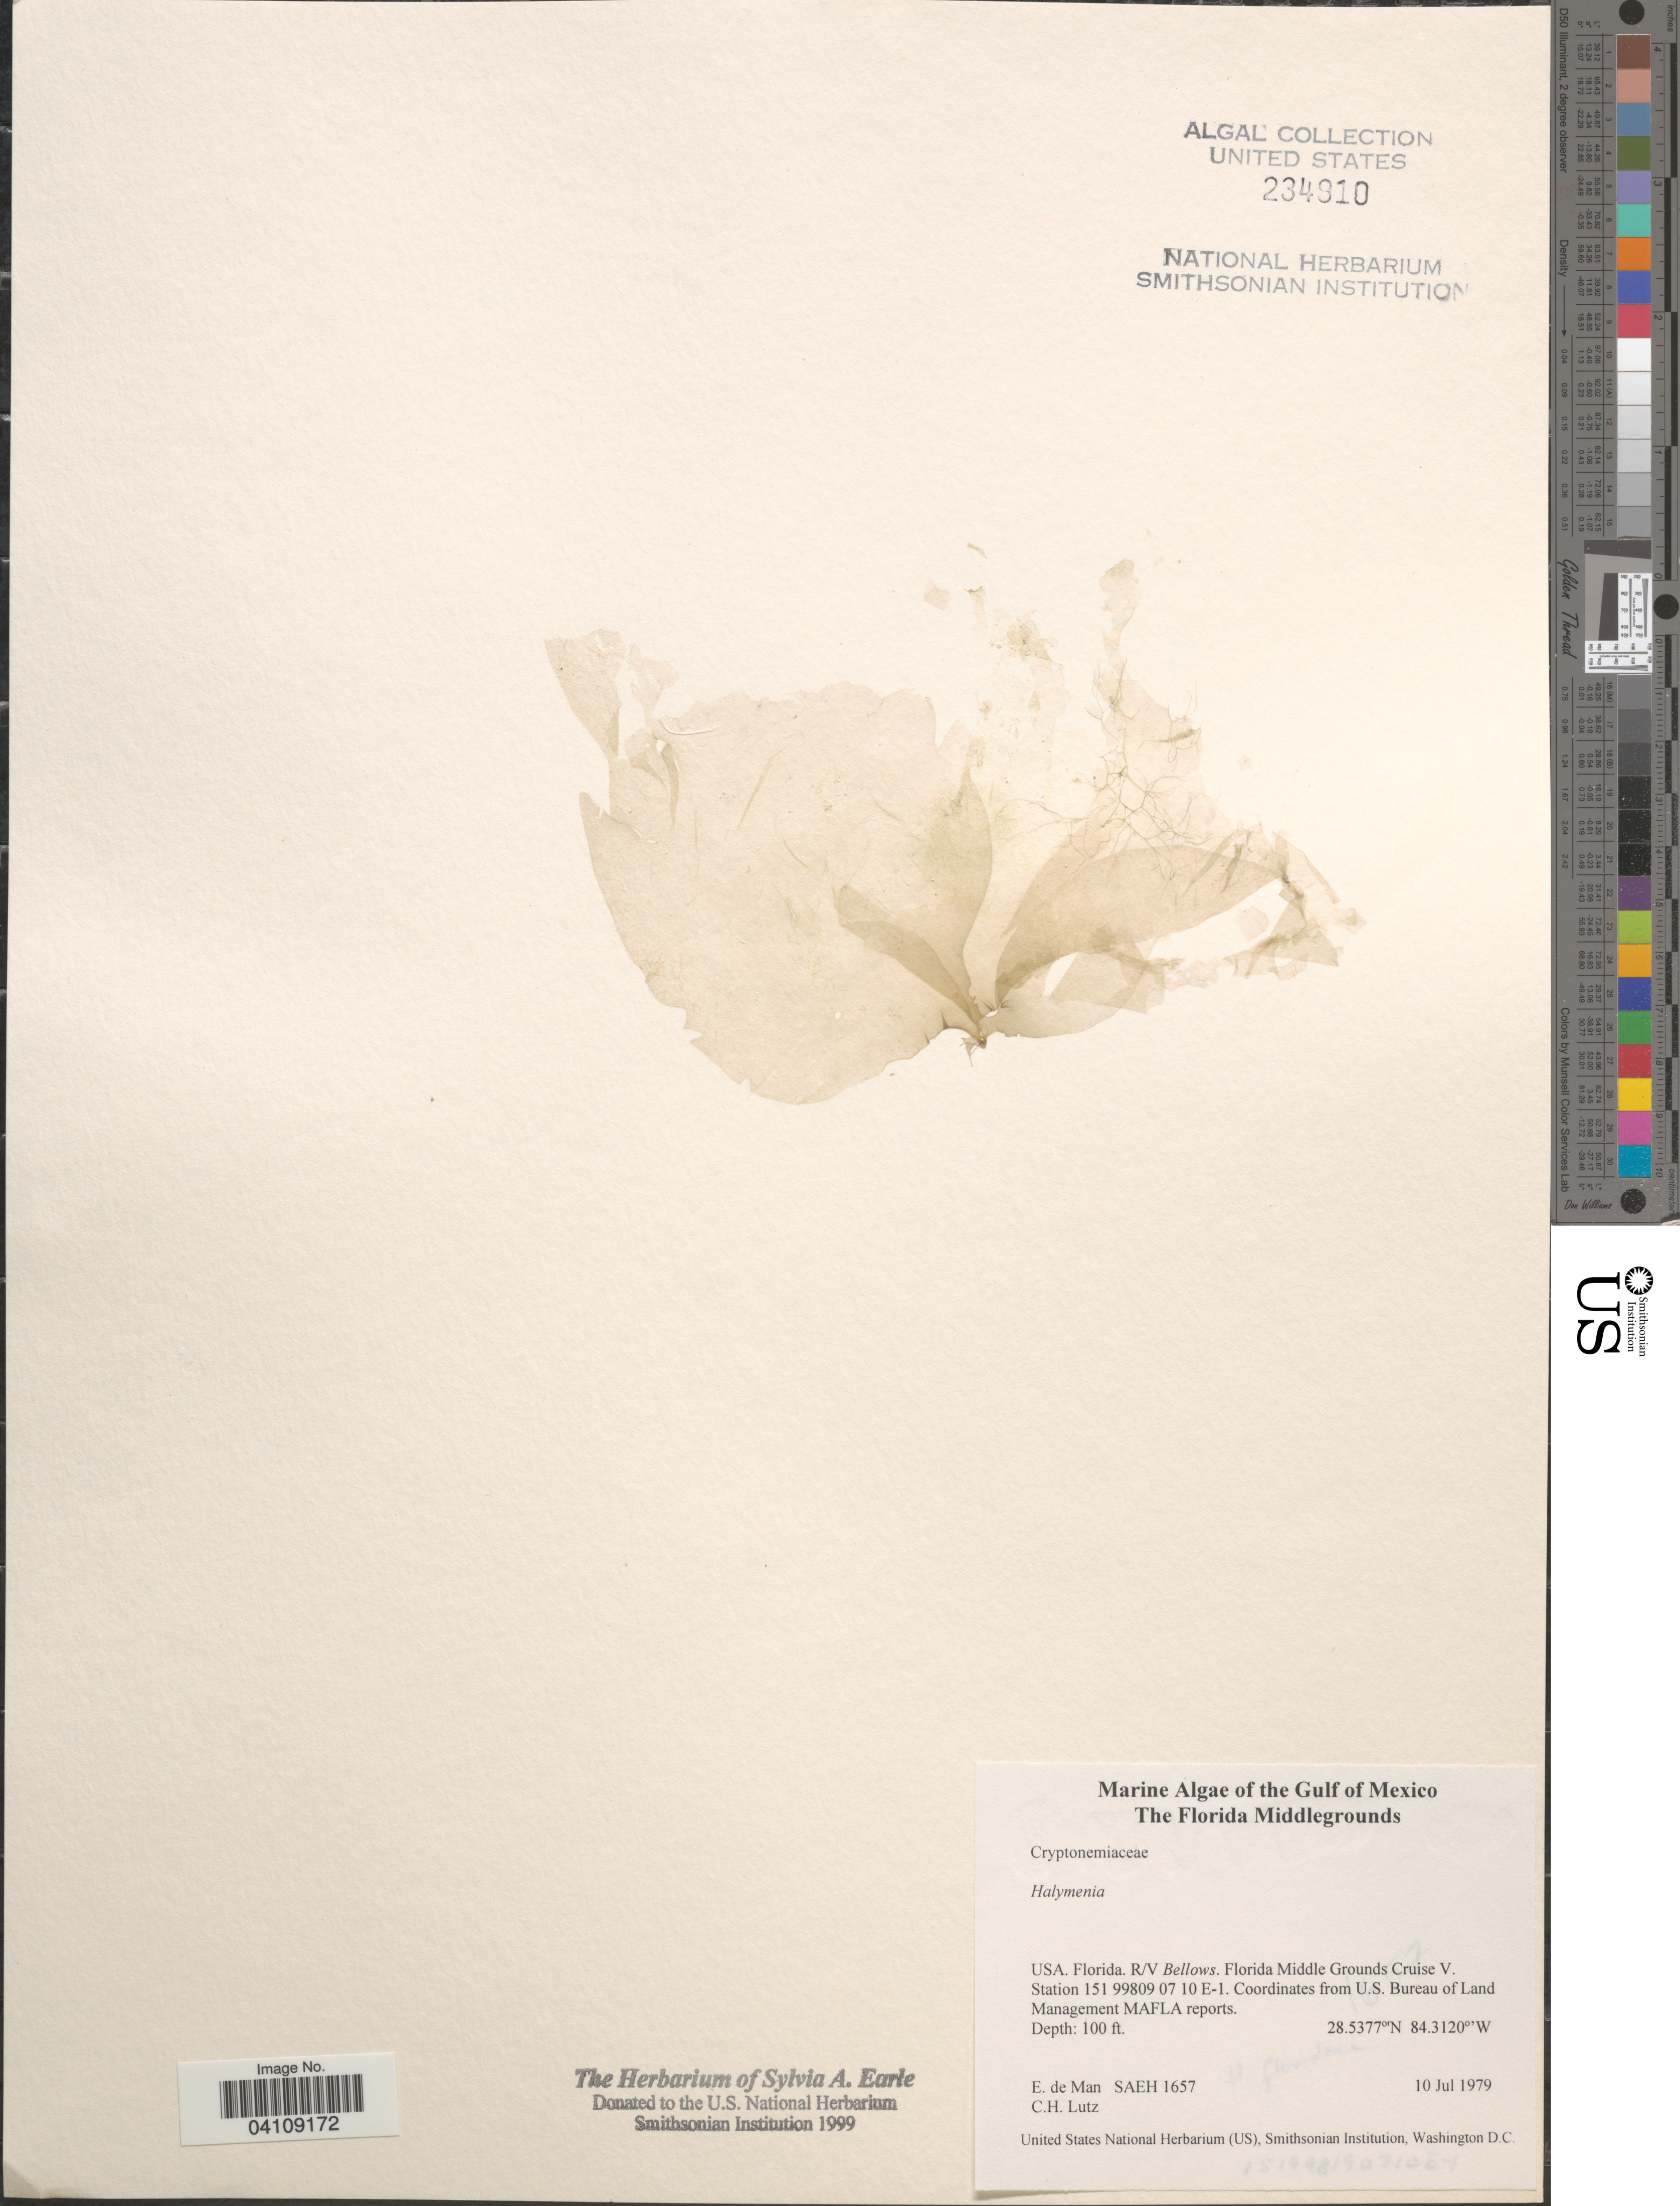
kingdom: Plantae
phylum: Rhodophyta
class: Florideophyceae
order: Halymeniales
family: Halymeniaceae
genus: Halymenia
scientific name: Halymenia sp.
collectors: E. de Man & C. Lutz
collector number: SAEH 1657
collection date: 1979-07-10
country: United States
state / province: Florida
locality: Gulf of Mexico. The Florida Middlegrounds. Florida. R/V Bellows. Florida Middle Grounds Cruise V. Station 151 99809 07 10 E-1.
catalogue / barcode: US 234910